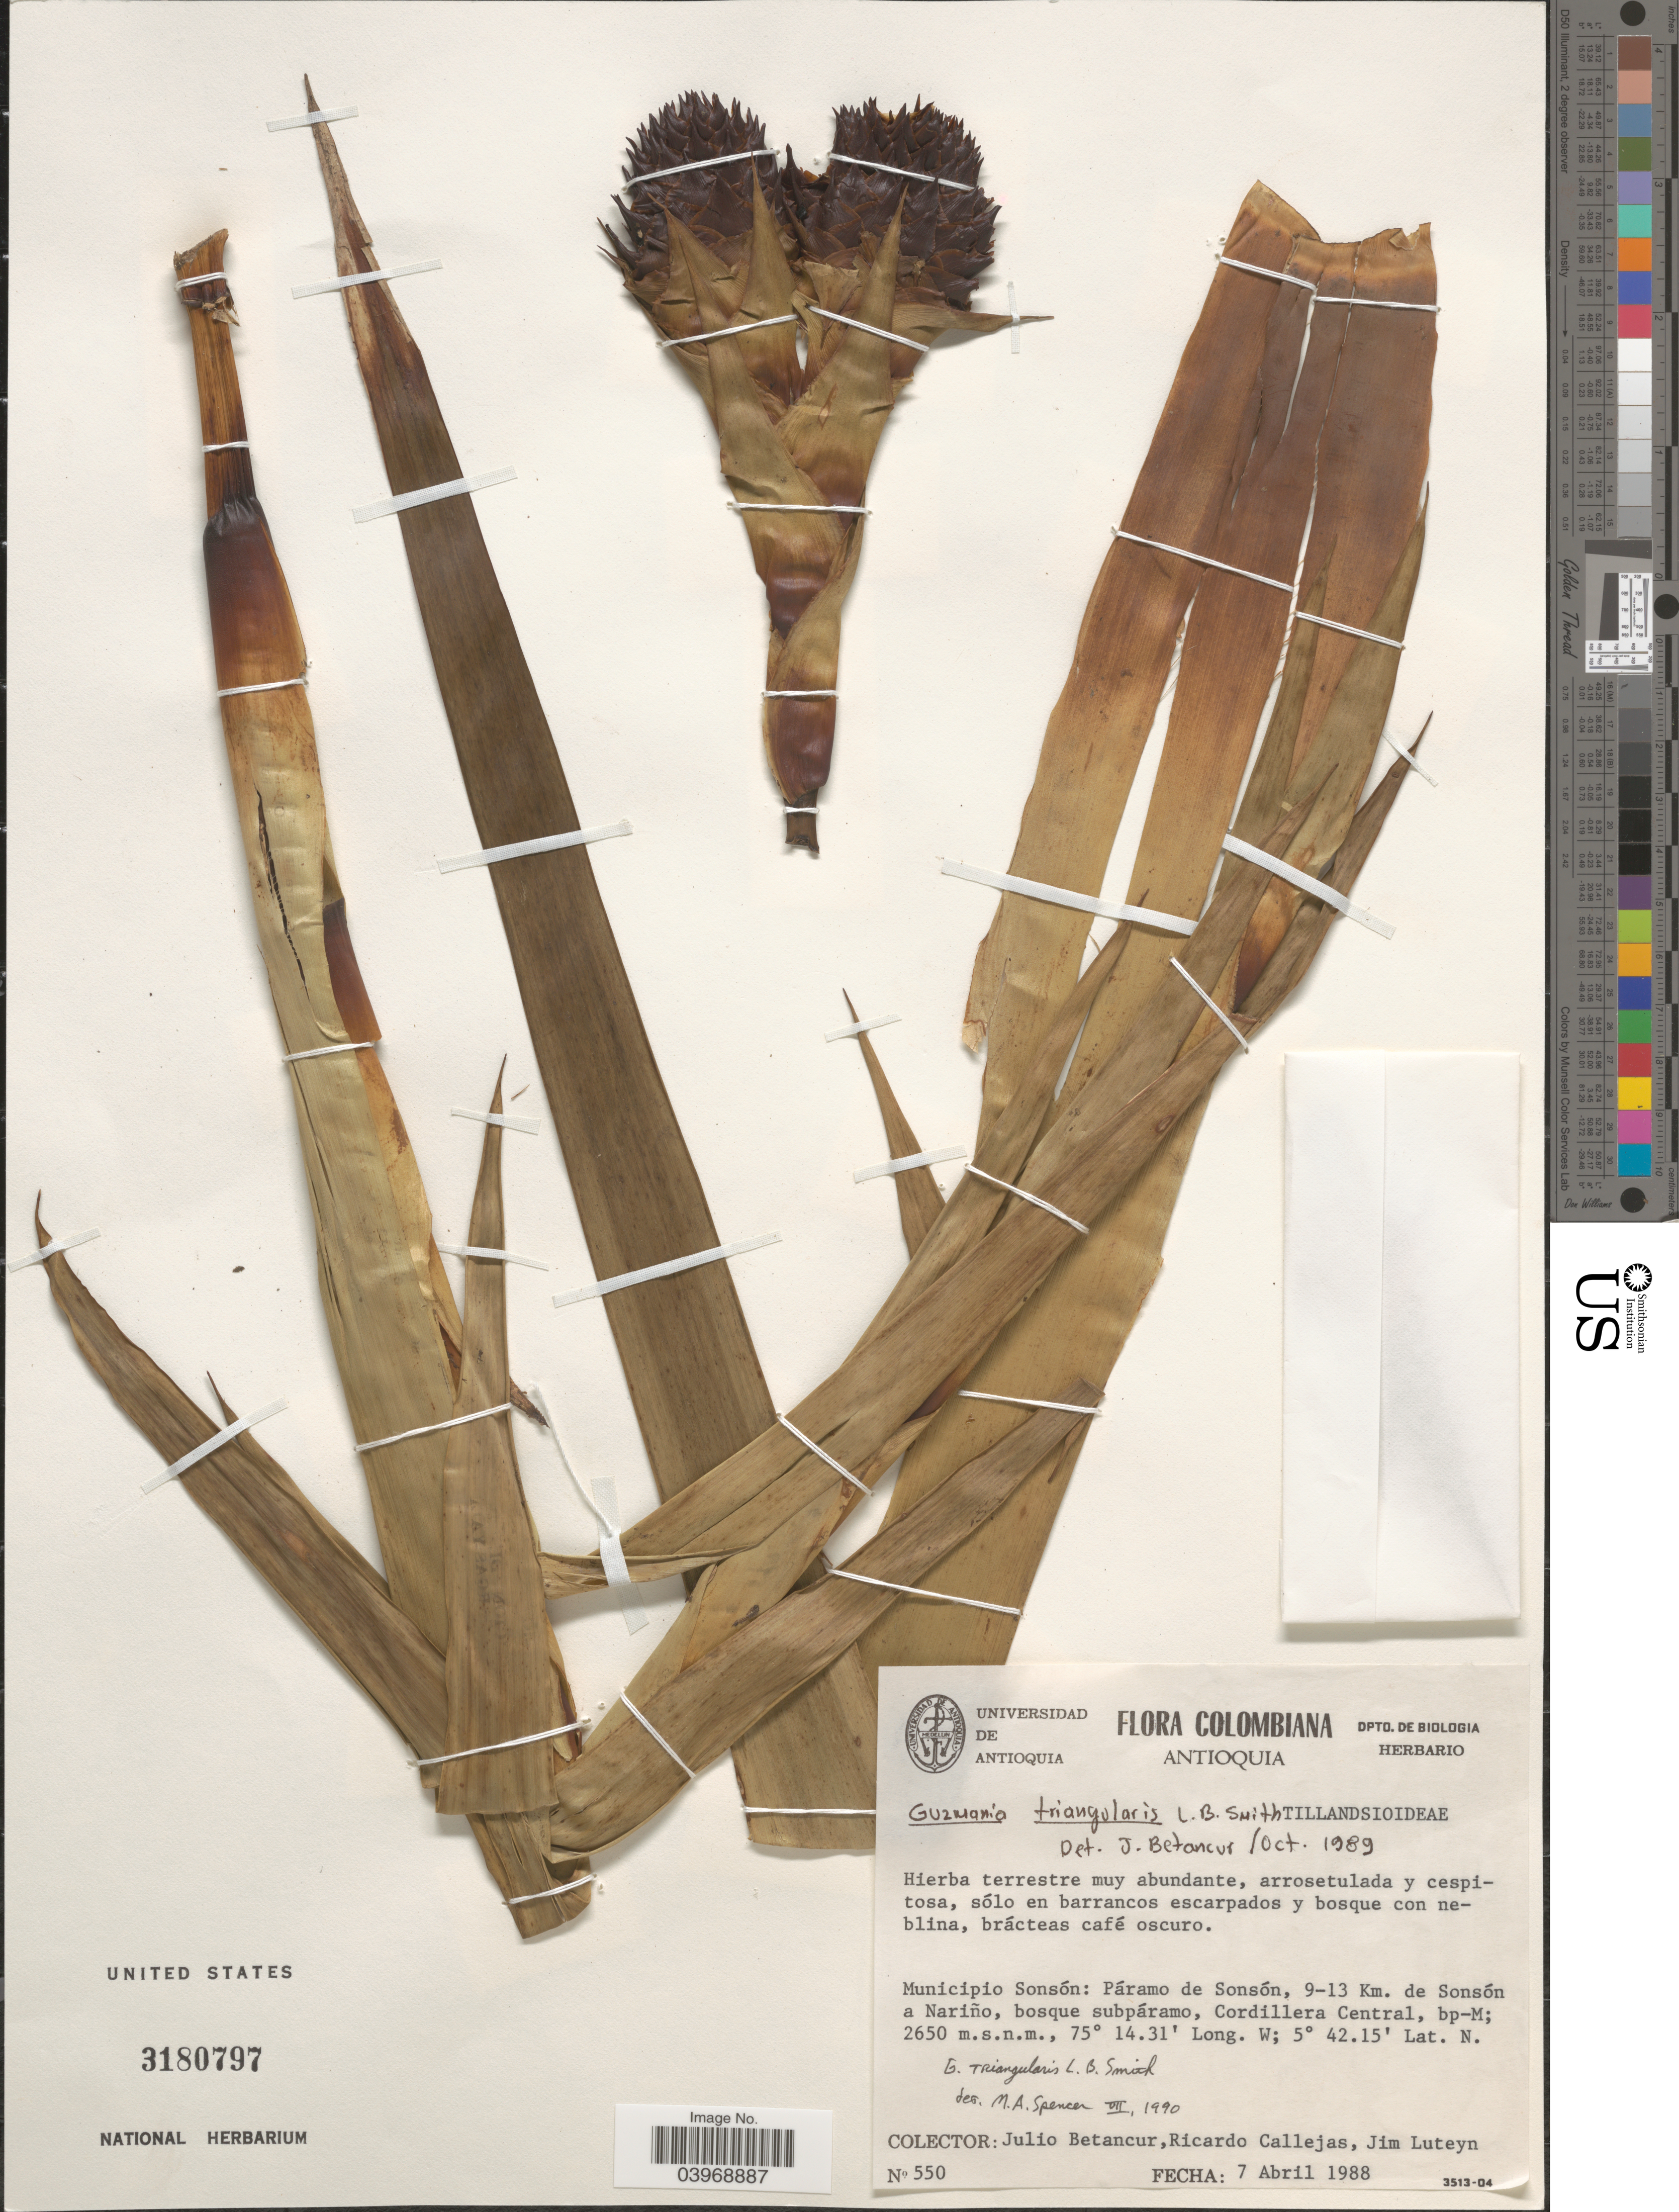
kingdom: Plantae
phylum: Tracheophyta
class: Liliopsida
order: Poales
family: Bromeliaceae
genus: Guzmania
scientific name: Guzmania triangularis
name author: L.B. Sm.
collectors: J. Betancur, R. Callejas & J. L. Luteyn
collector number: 550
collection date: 1988-04-07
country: Colombia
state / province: Antioquia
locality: Municipio Sonsón: Páramo de Sonsón, 9-13 Km. de Sonsón a Nariño, bosque subpáramo, Cordillera Central.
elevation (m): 2650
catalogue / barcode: US 3180797